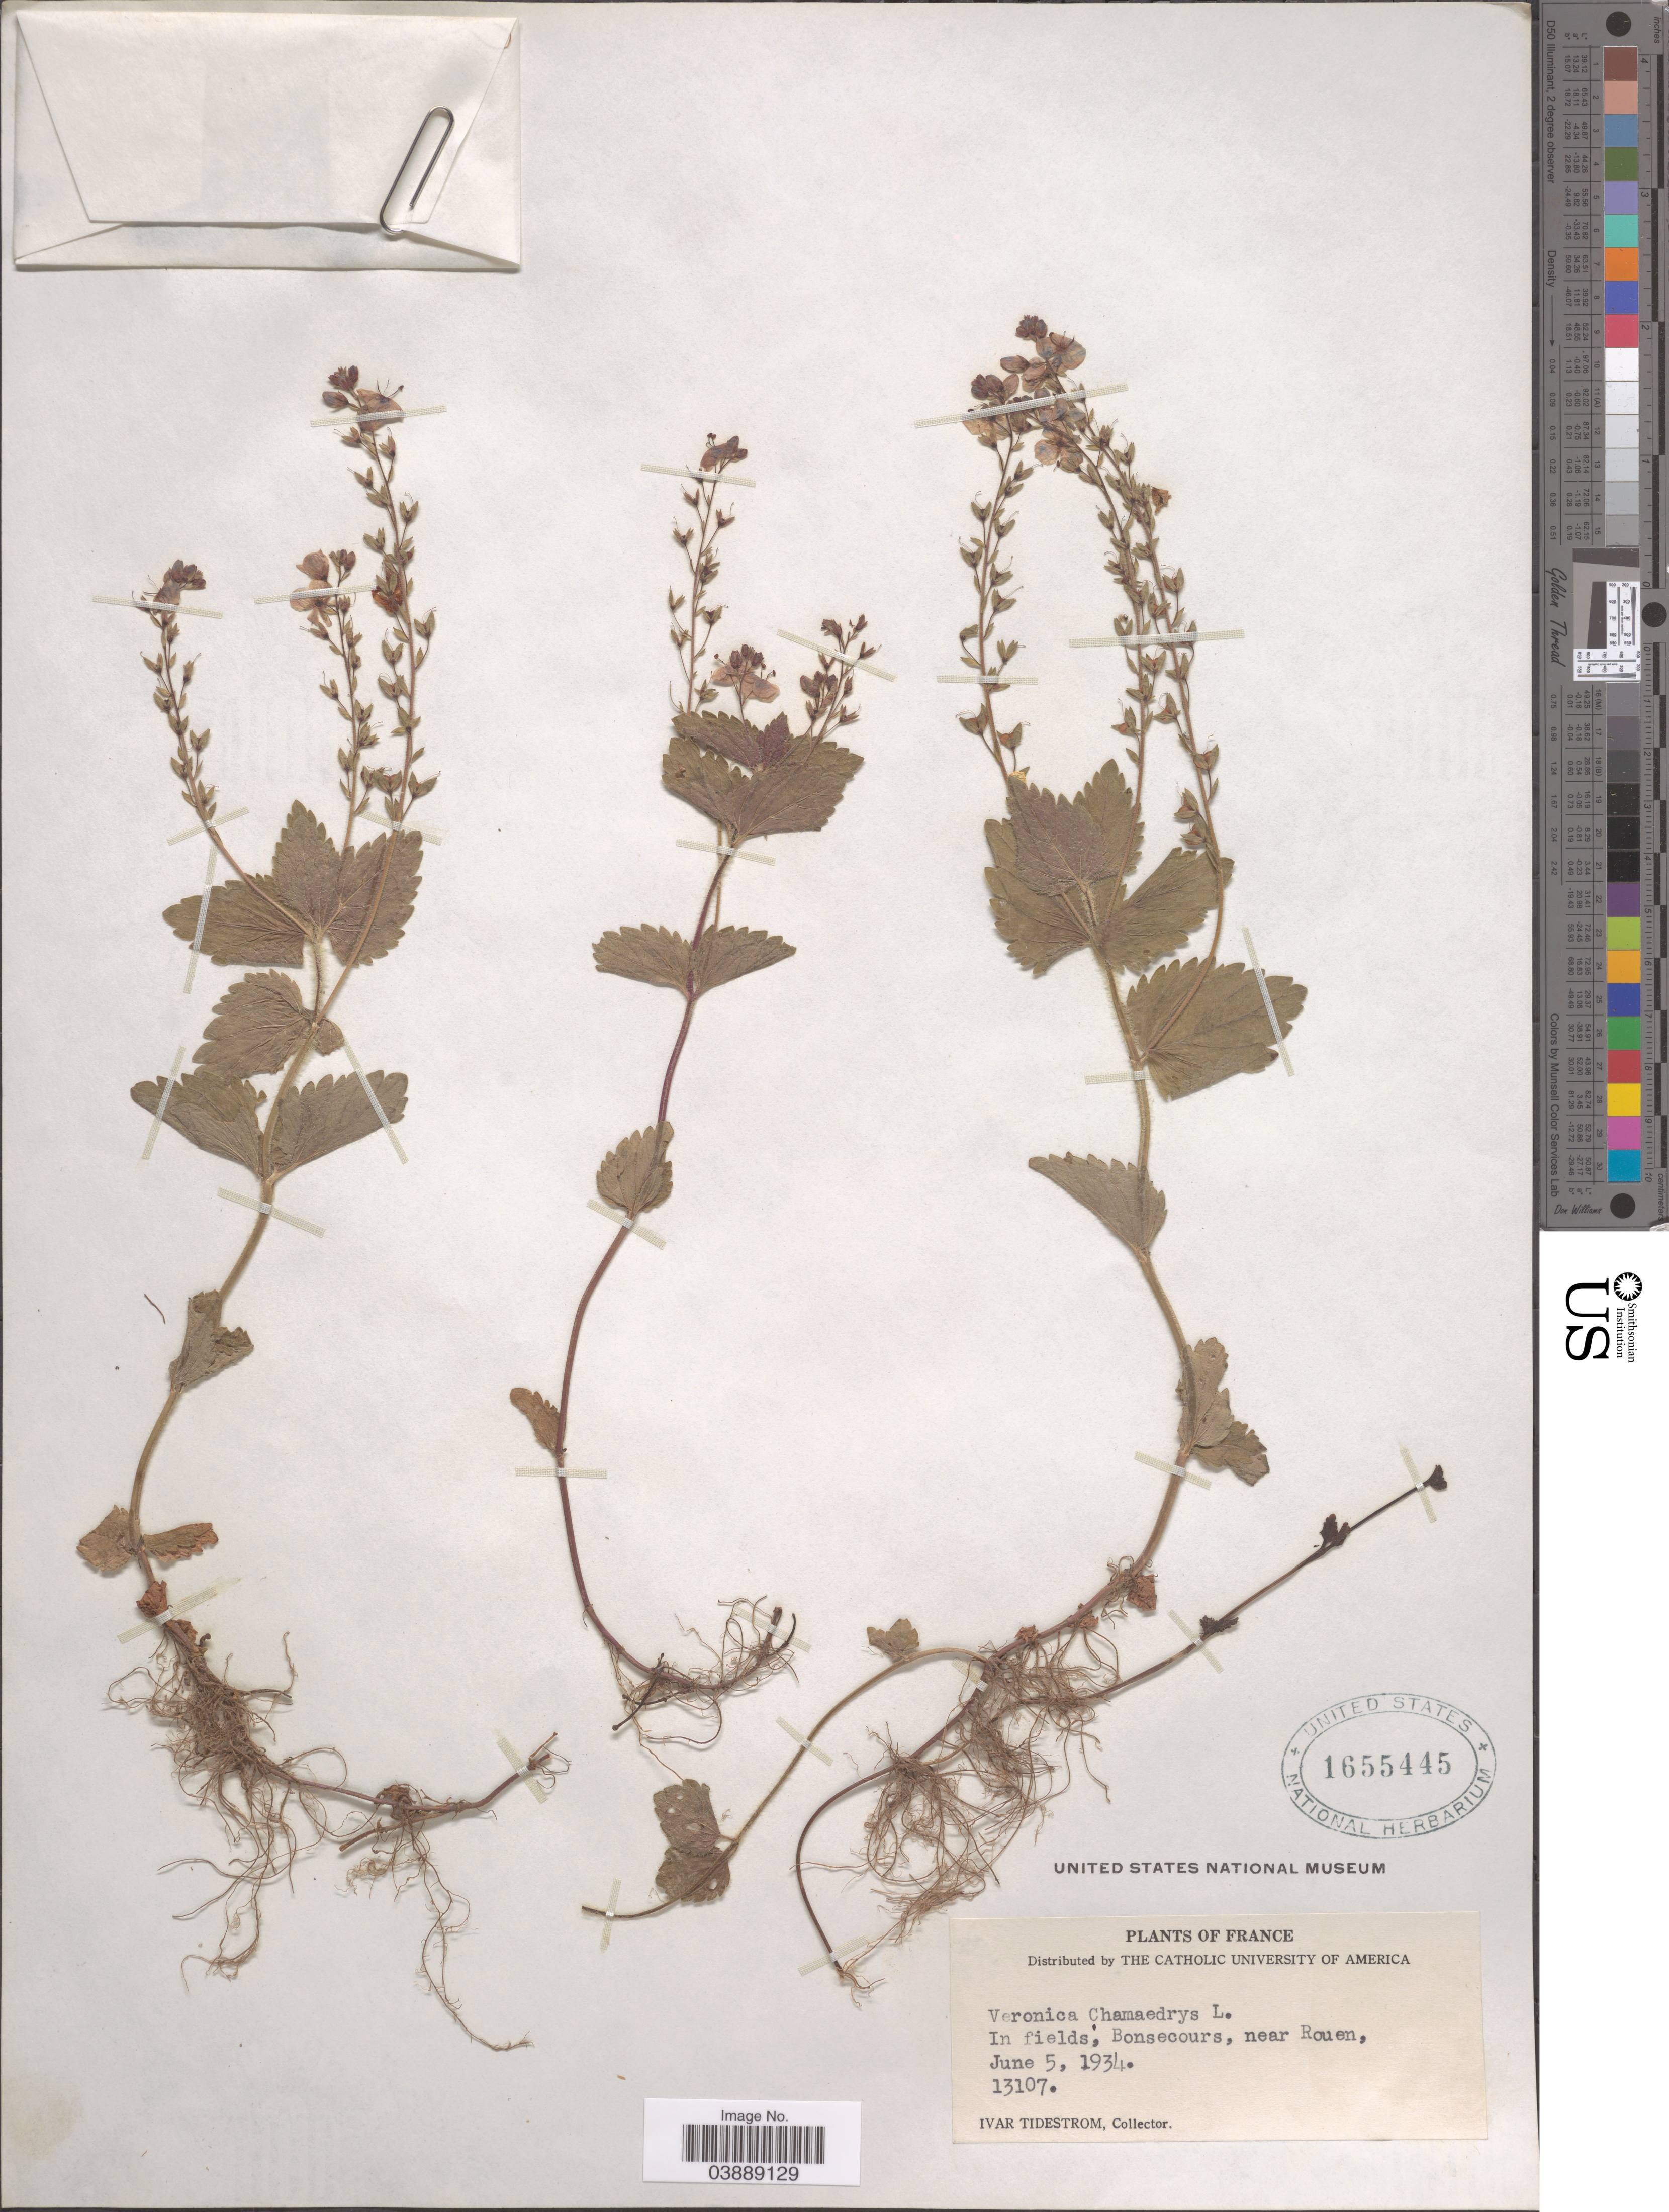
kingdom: Plantae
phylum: Tracheophyta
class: Magnoliopsida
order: Lamiales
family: Plantaginaceae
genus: Veronica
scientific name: Veronica chamaedrys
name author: L.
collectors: I. F. Tidestrom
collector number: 13107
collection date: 1934-06-05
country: France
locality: In fields, Bonsecours, near Rouen.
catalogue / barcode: US 1655445